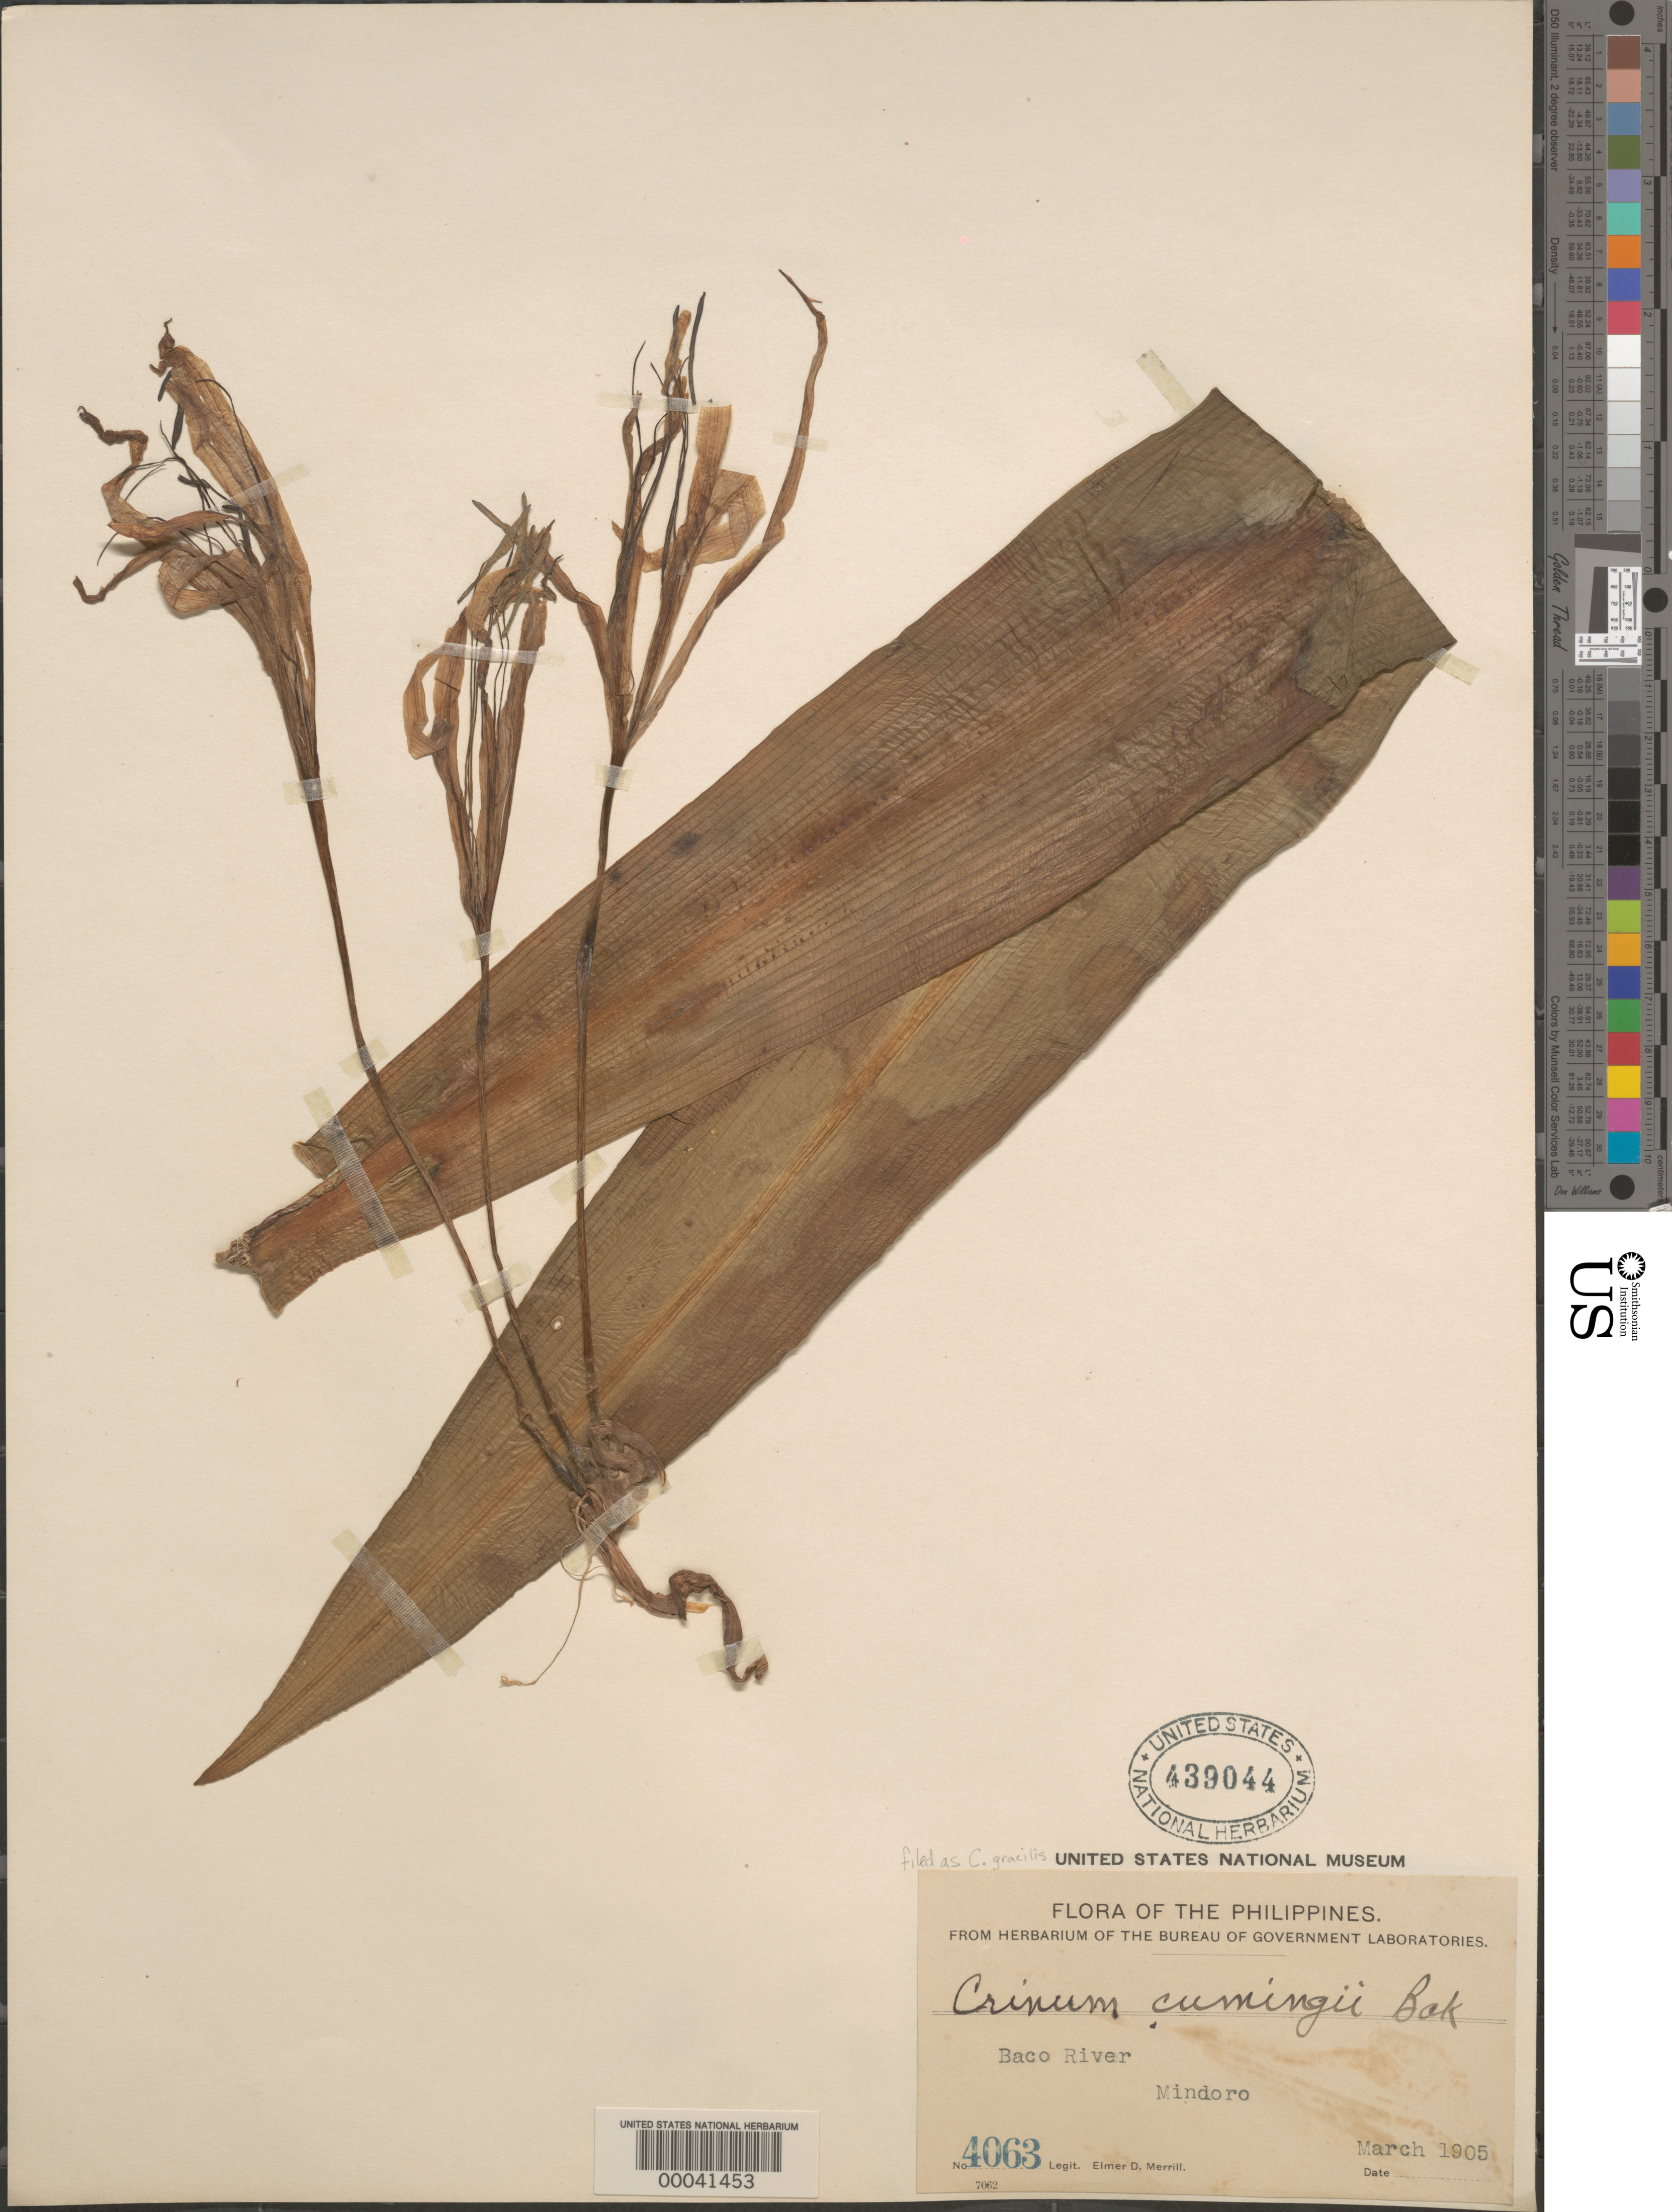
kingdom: Plantae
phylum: Tracheophyta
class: Liliopsida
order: Asparagales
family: Amaryllidaceae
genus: Crinum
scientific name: Crinum gracile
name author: G. Mey. ex C. Presl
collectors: E. D. Merrill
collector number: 4063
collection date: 1905-03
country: Philippines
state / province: Mimaropa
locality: Baco River. Mindoro.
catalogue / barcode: US 439044